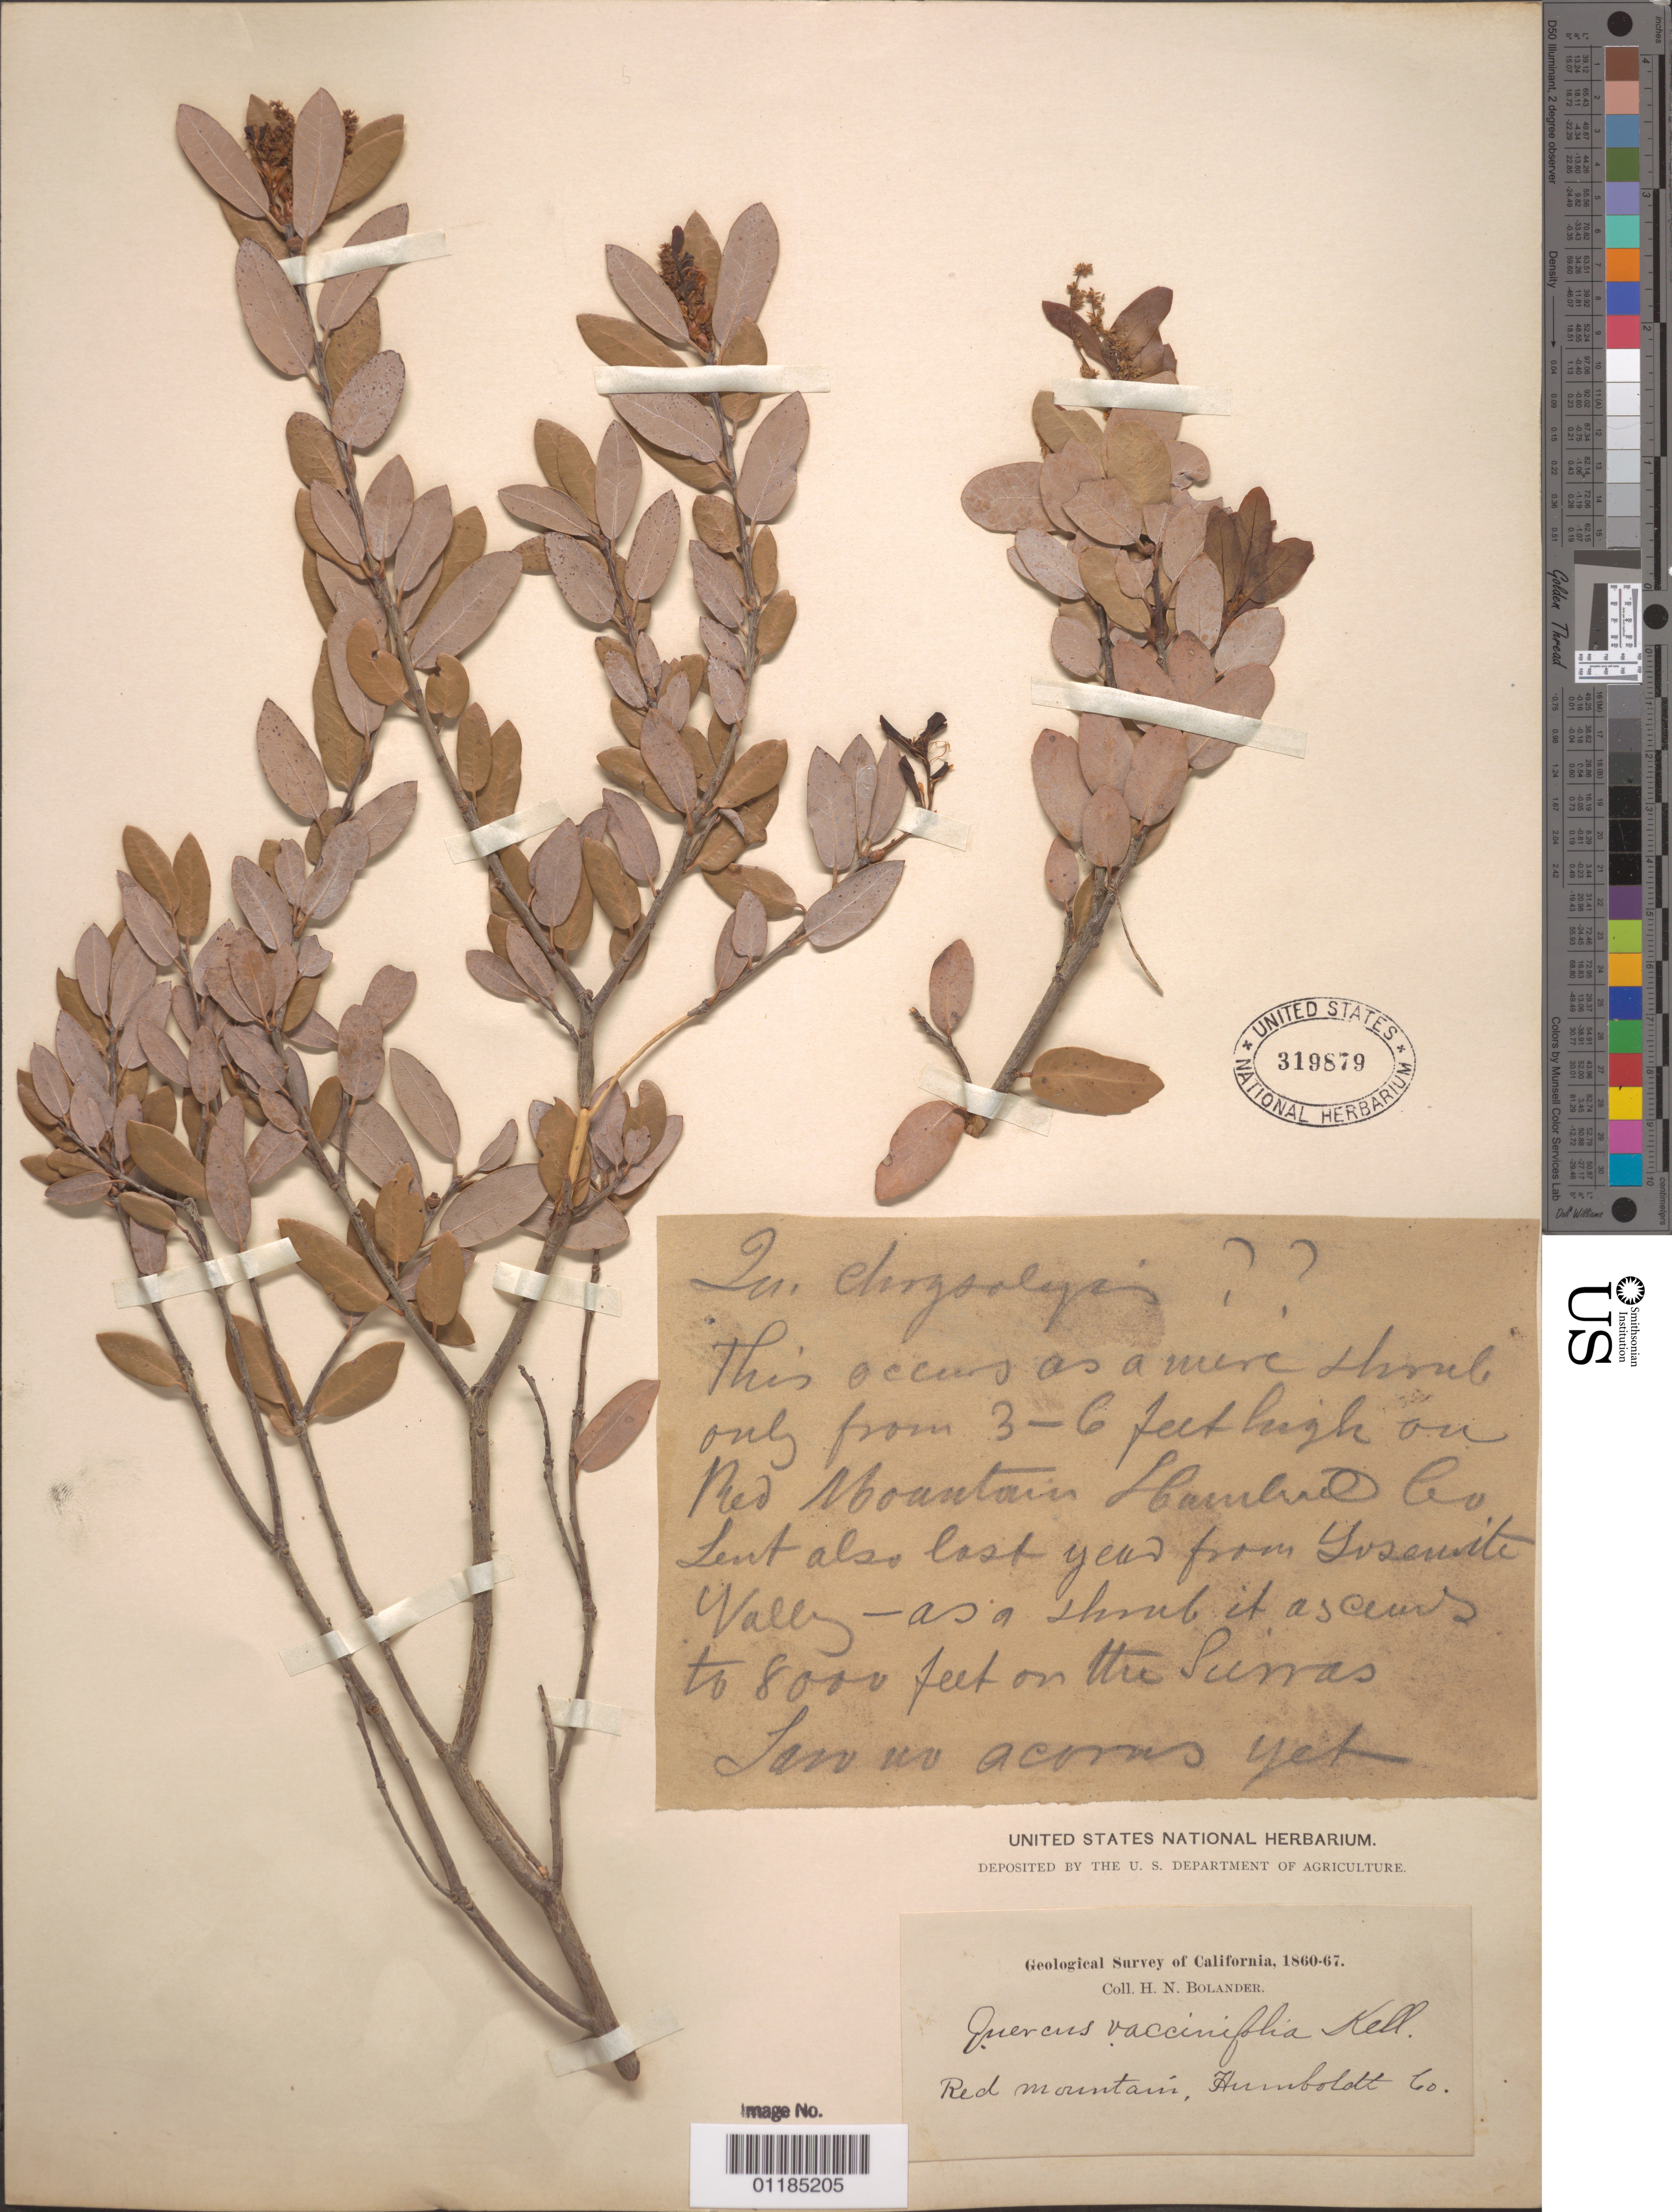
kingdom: Plantae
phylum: Tracheophyta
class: Magnoliopsida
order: Fagales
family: Fagaceae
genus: Quercus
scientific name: Quercus vacciniifolia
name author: Kellogg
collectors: H. Bolander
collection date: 1860/1867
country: United States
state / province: California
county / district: Humboldt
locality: Red Mountain.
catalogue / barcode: US 319879